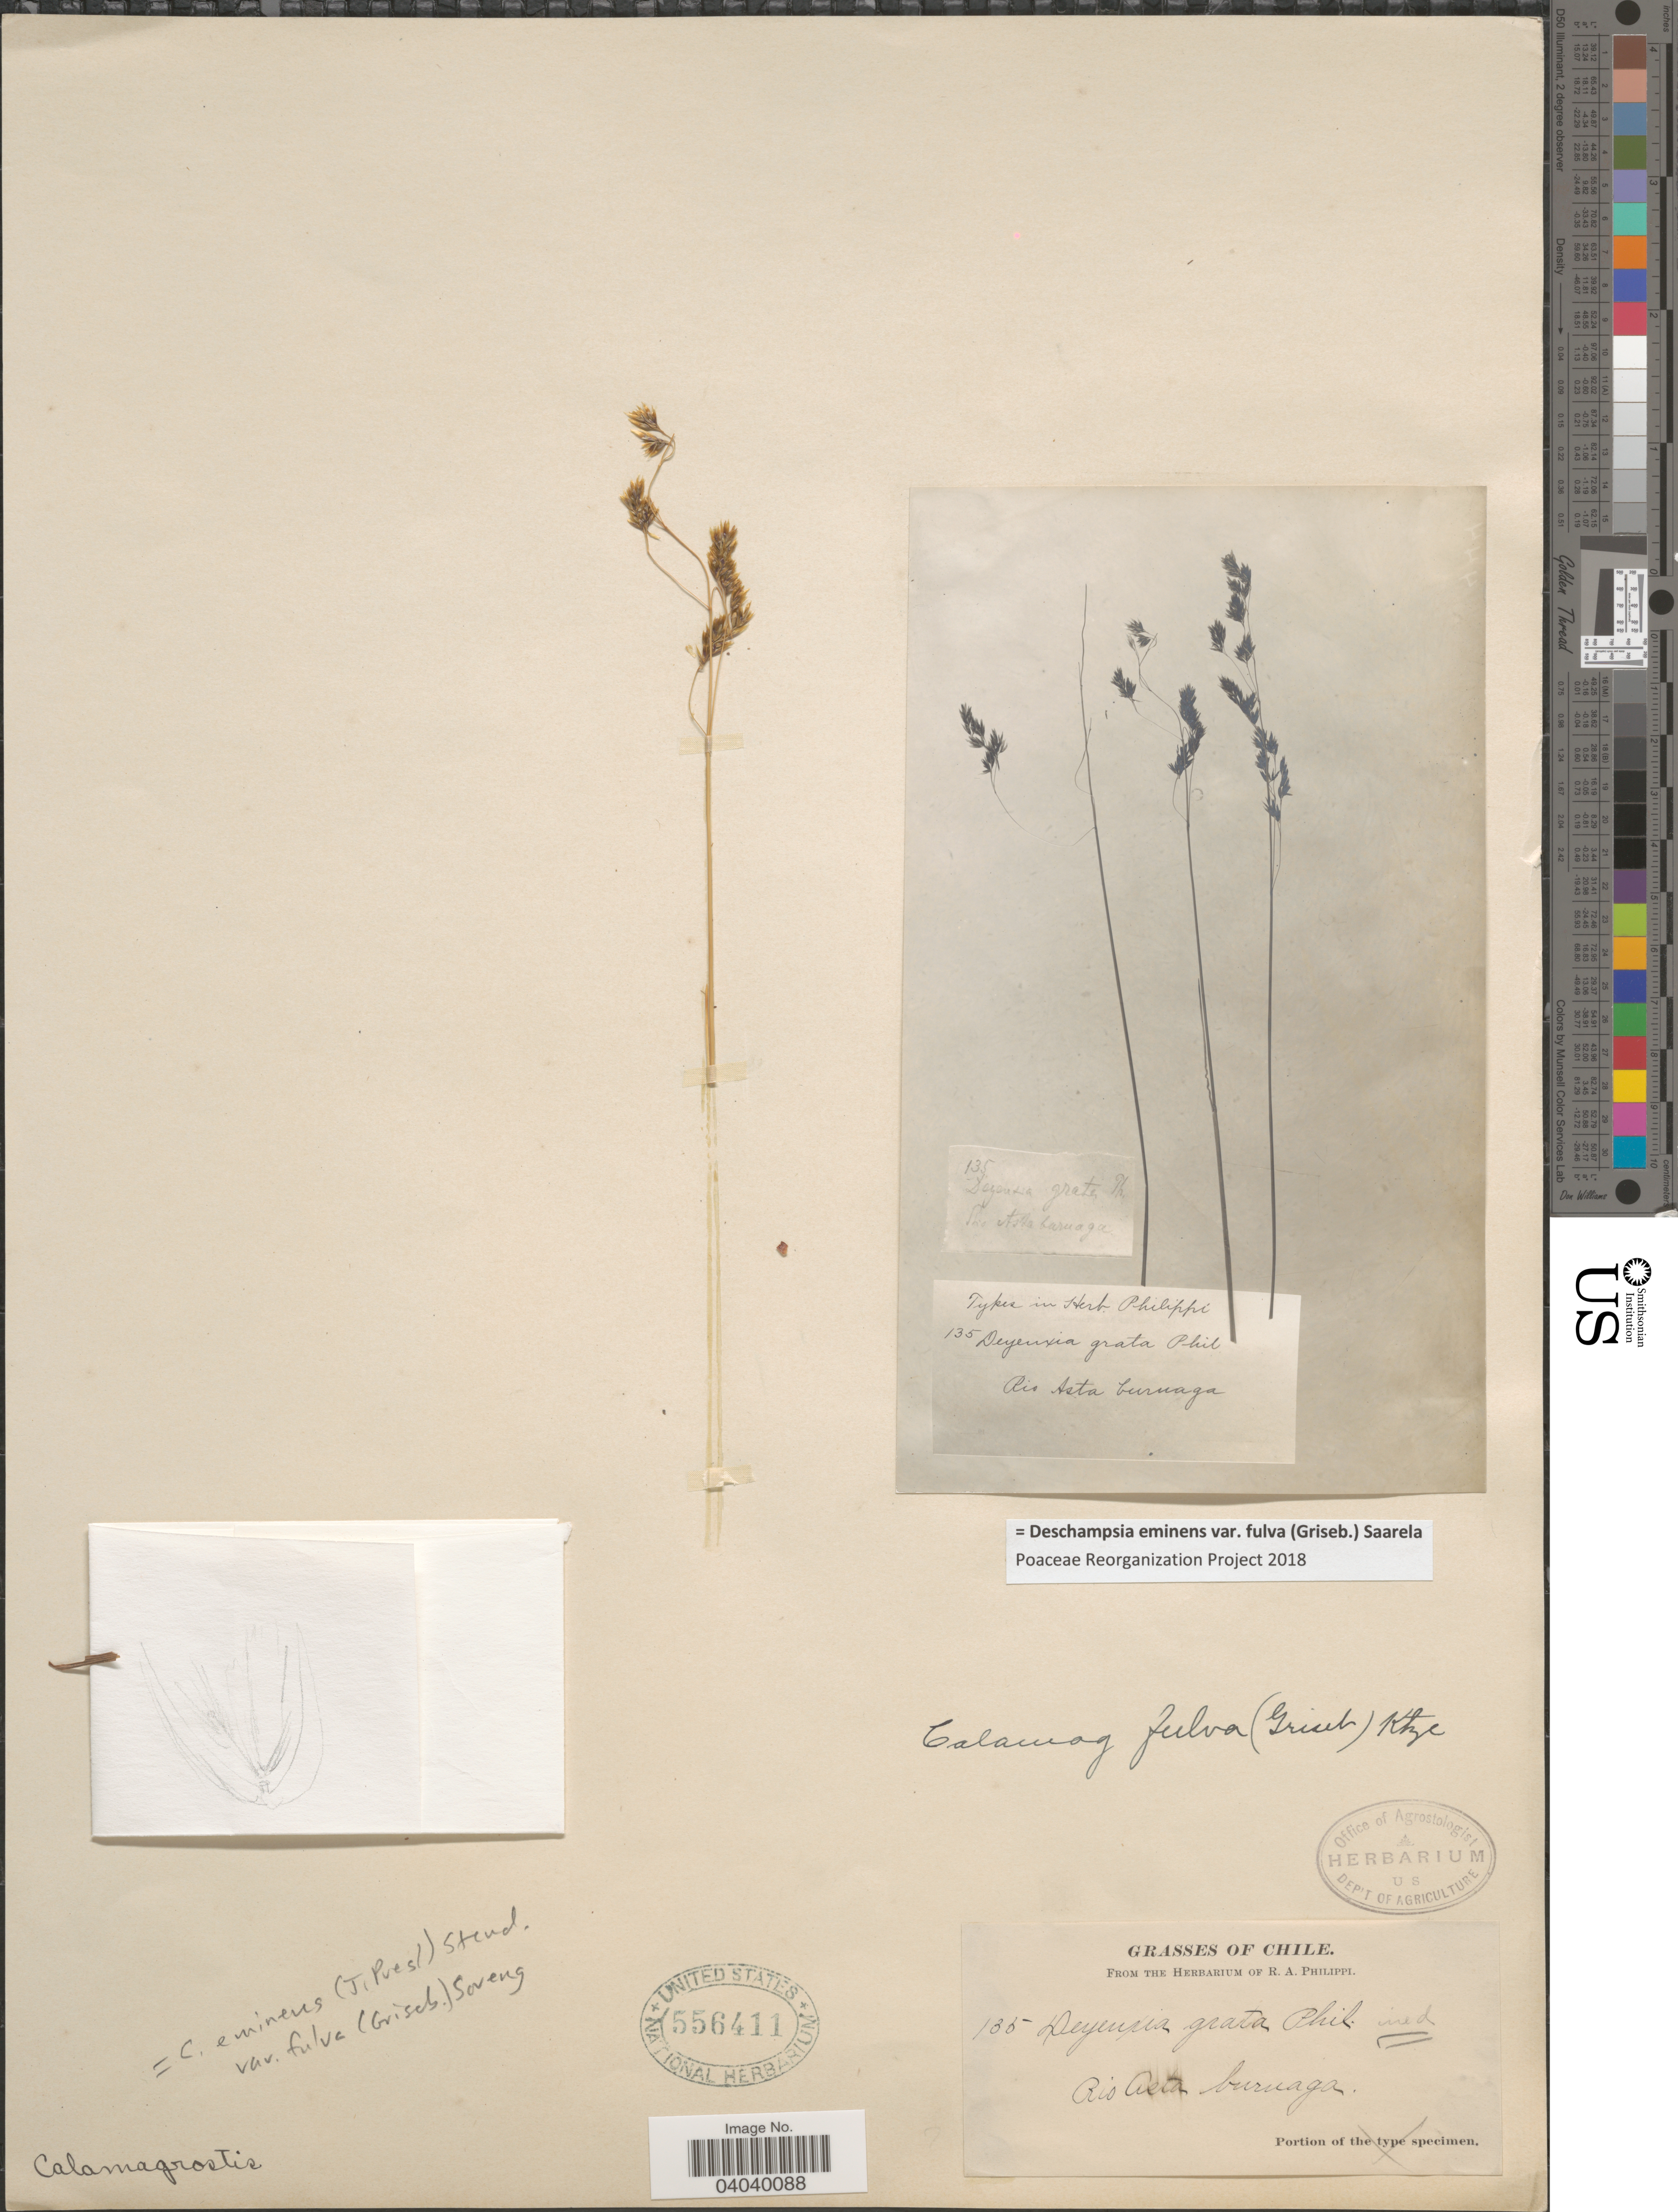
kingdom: Plantae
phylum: Tracheophyta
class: Liliopsida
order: Poales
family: Poaceae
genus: Deschampsia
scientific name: Deschampsia eminens var. fulva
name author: (Griseb.) Saarela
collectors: ex. herb. R.A. Philippi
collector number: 135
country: Chile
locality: Rio Asta buruaga.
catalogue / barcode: US 556411